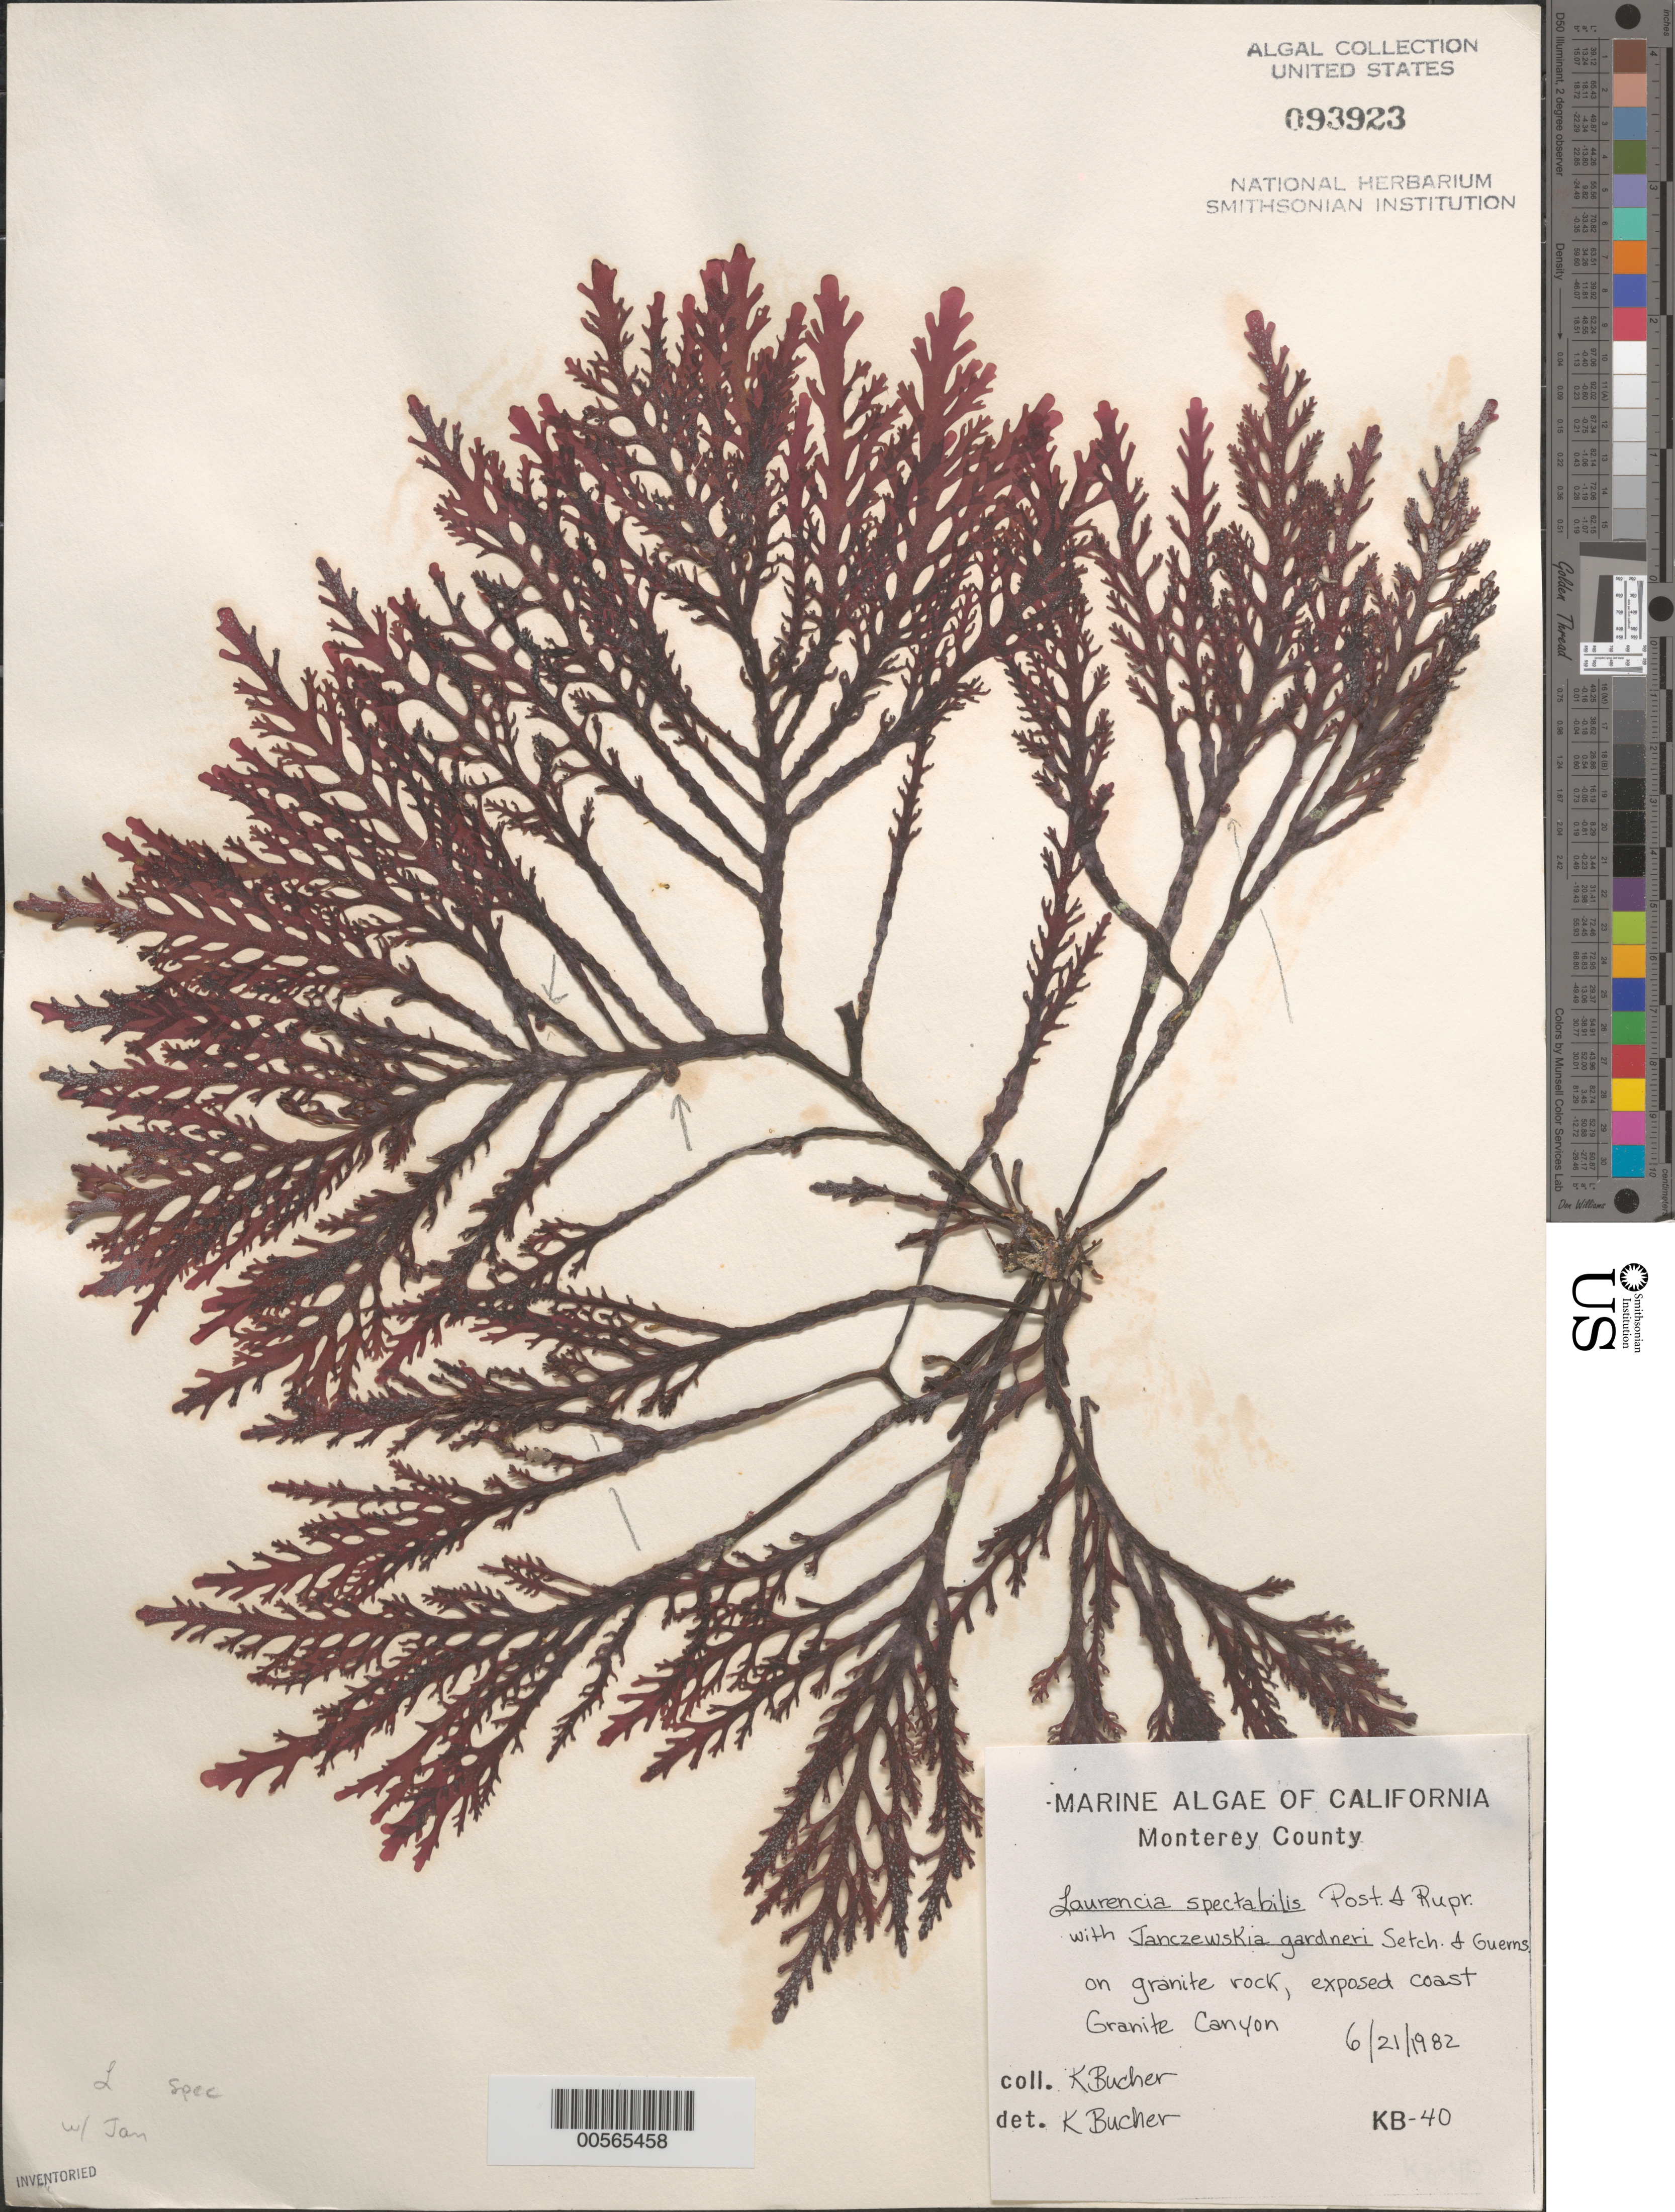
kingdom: Plantae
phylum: Rhodophyta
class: Florideophyceae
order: Ceramiales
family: Rhodomelaceae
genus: Osmundea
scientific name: Osmundea spectabilis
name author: (Postels & Rupr.) K.W. Nam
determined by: Algae name updating Project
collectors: K. E. Bucher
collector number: KB-40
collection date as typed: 21 Jun 1982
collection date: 1982-06-21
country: United States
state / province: California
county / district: Monterey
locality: Granite Canyon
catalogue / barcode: US 93923